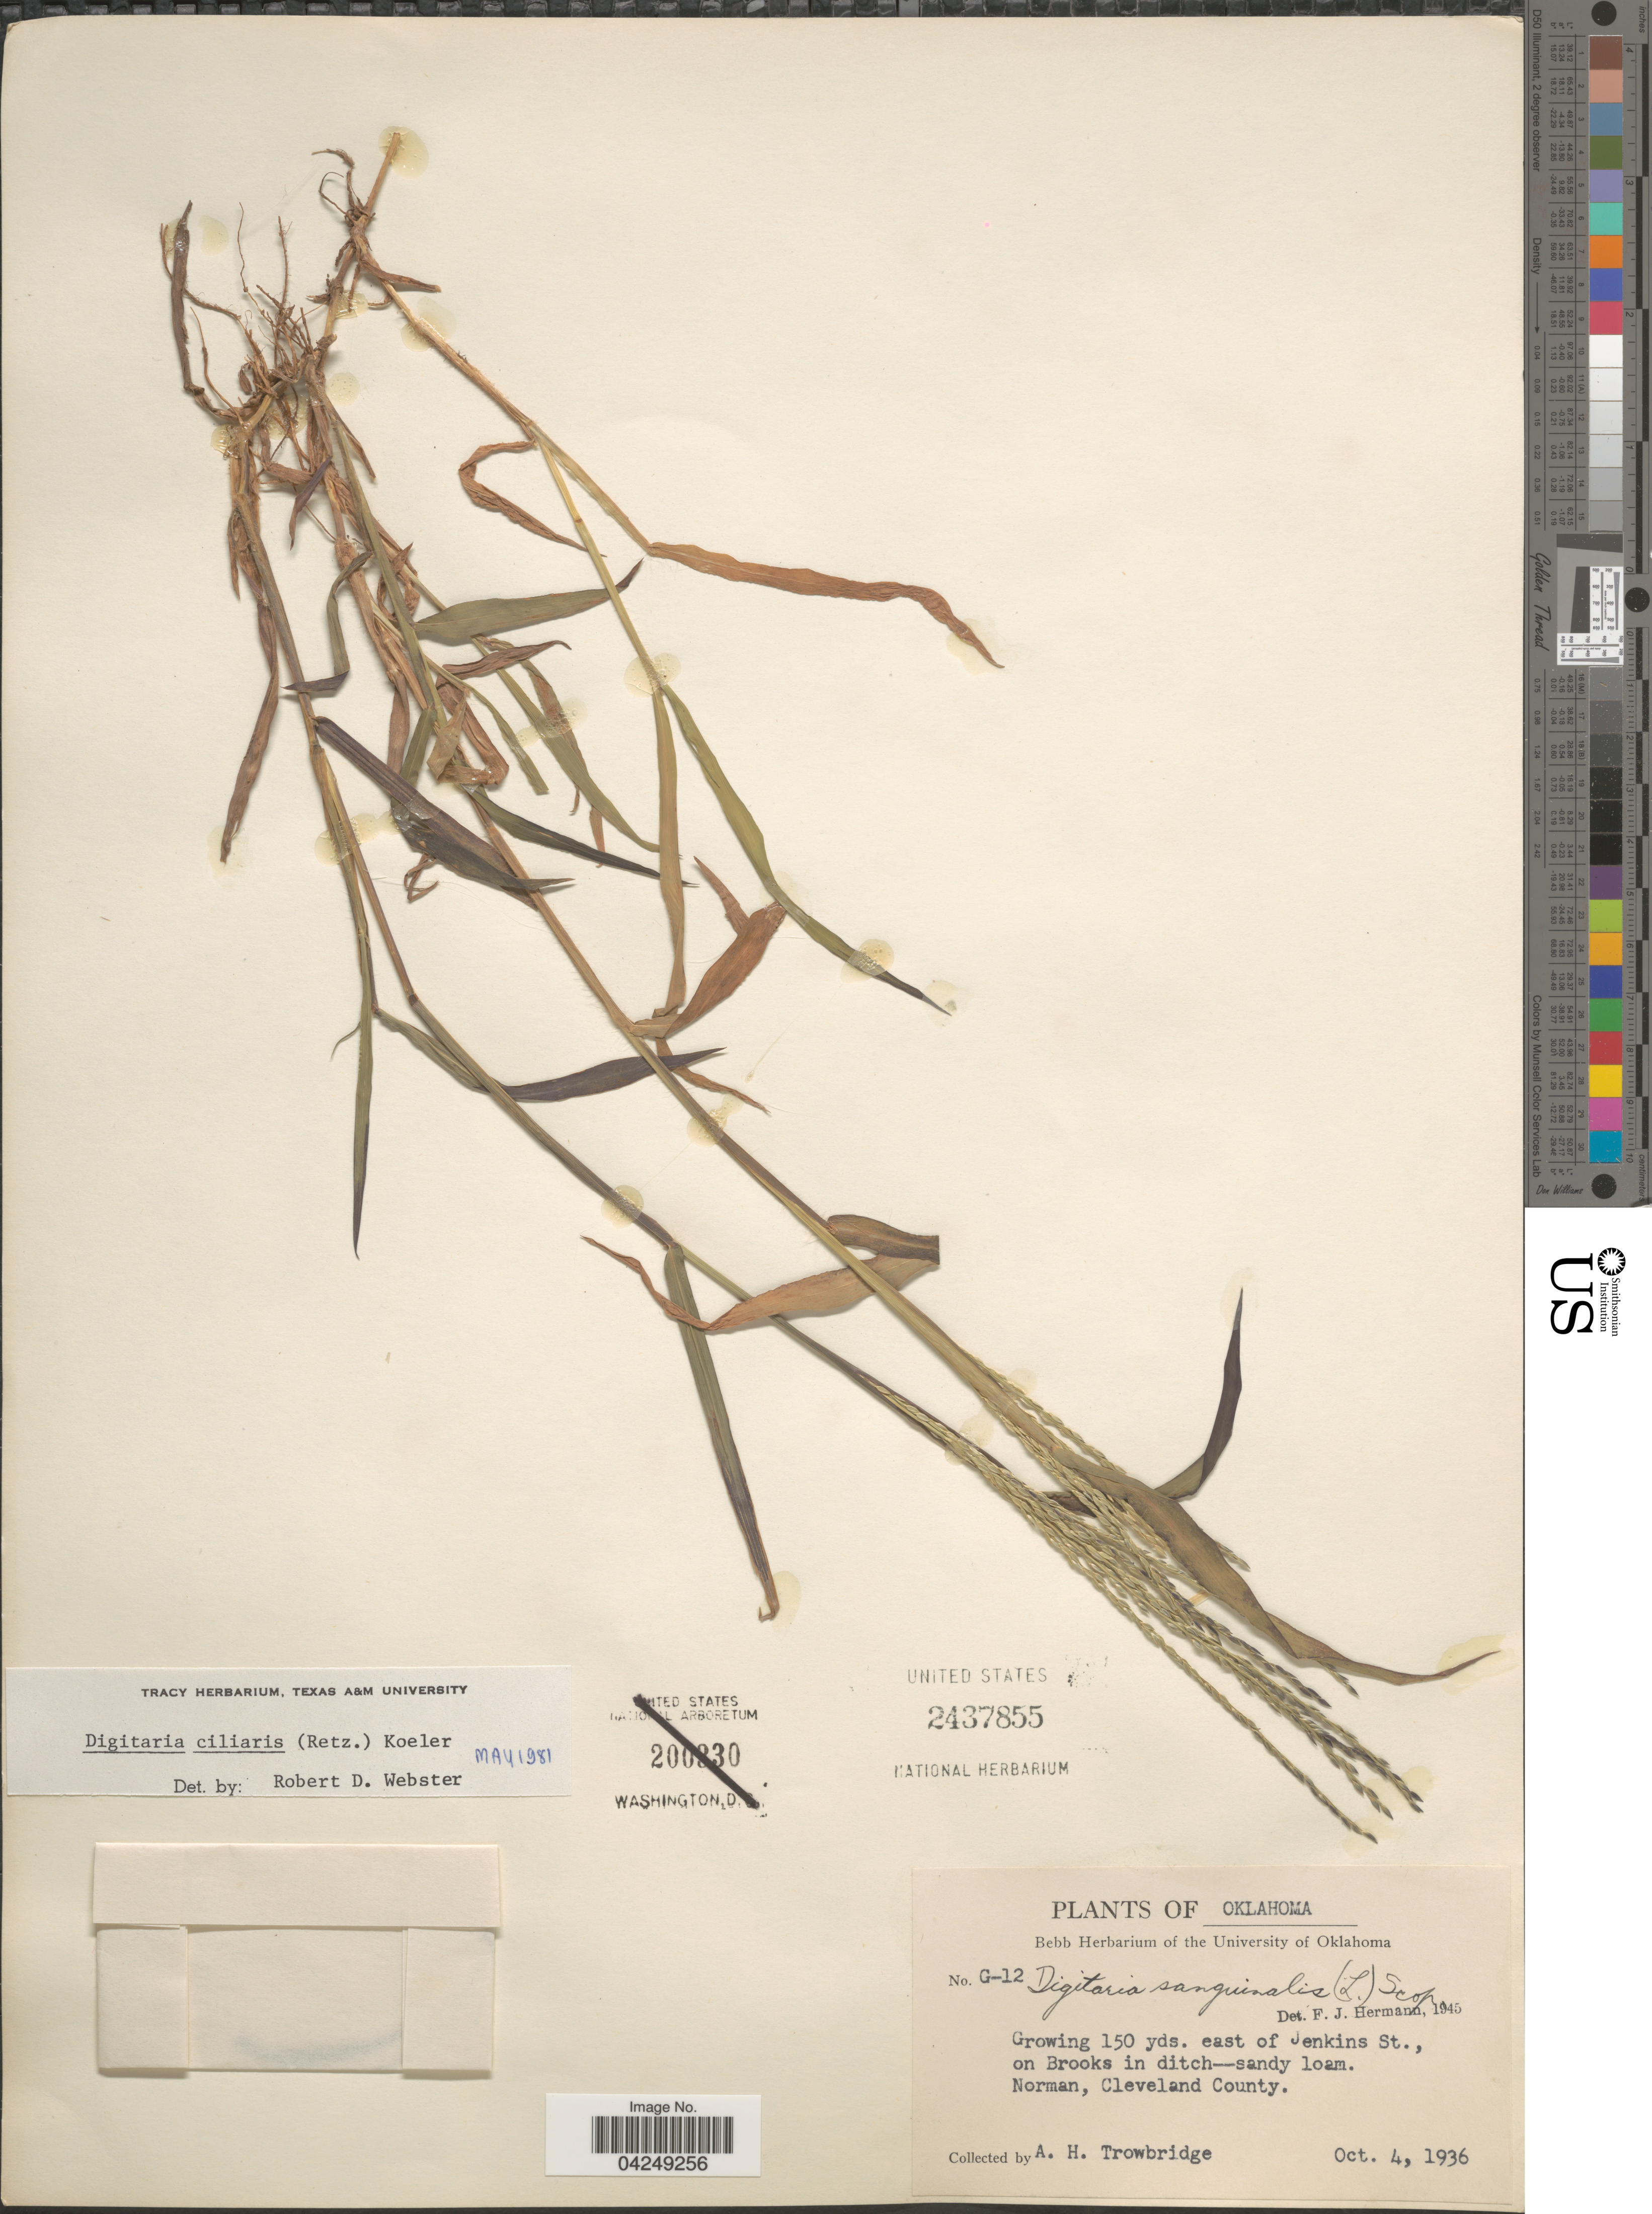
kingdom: Plantae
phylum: Tracheophyta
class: Liliopsida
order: Poales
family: Poaceae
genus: Digitaria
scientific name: Digitaria ciliaris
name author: (Retz.) Koeler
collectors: A. H. Trowbridge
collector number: G-12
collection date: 1936-10-04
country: United States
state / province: Oklahoma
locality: Growing 150 yds. east of Jenkins St., on Brooks in ditch-sandy loam. Norman, Cleveland County.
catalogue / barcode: US 2437855